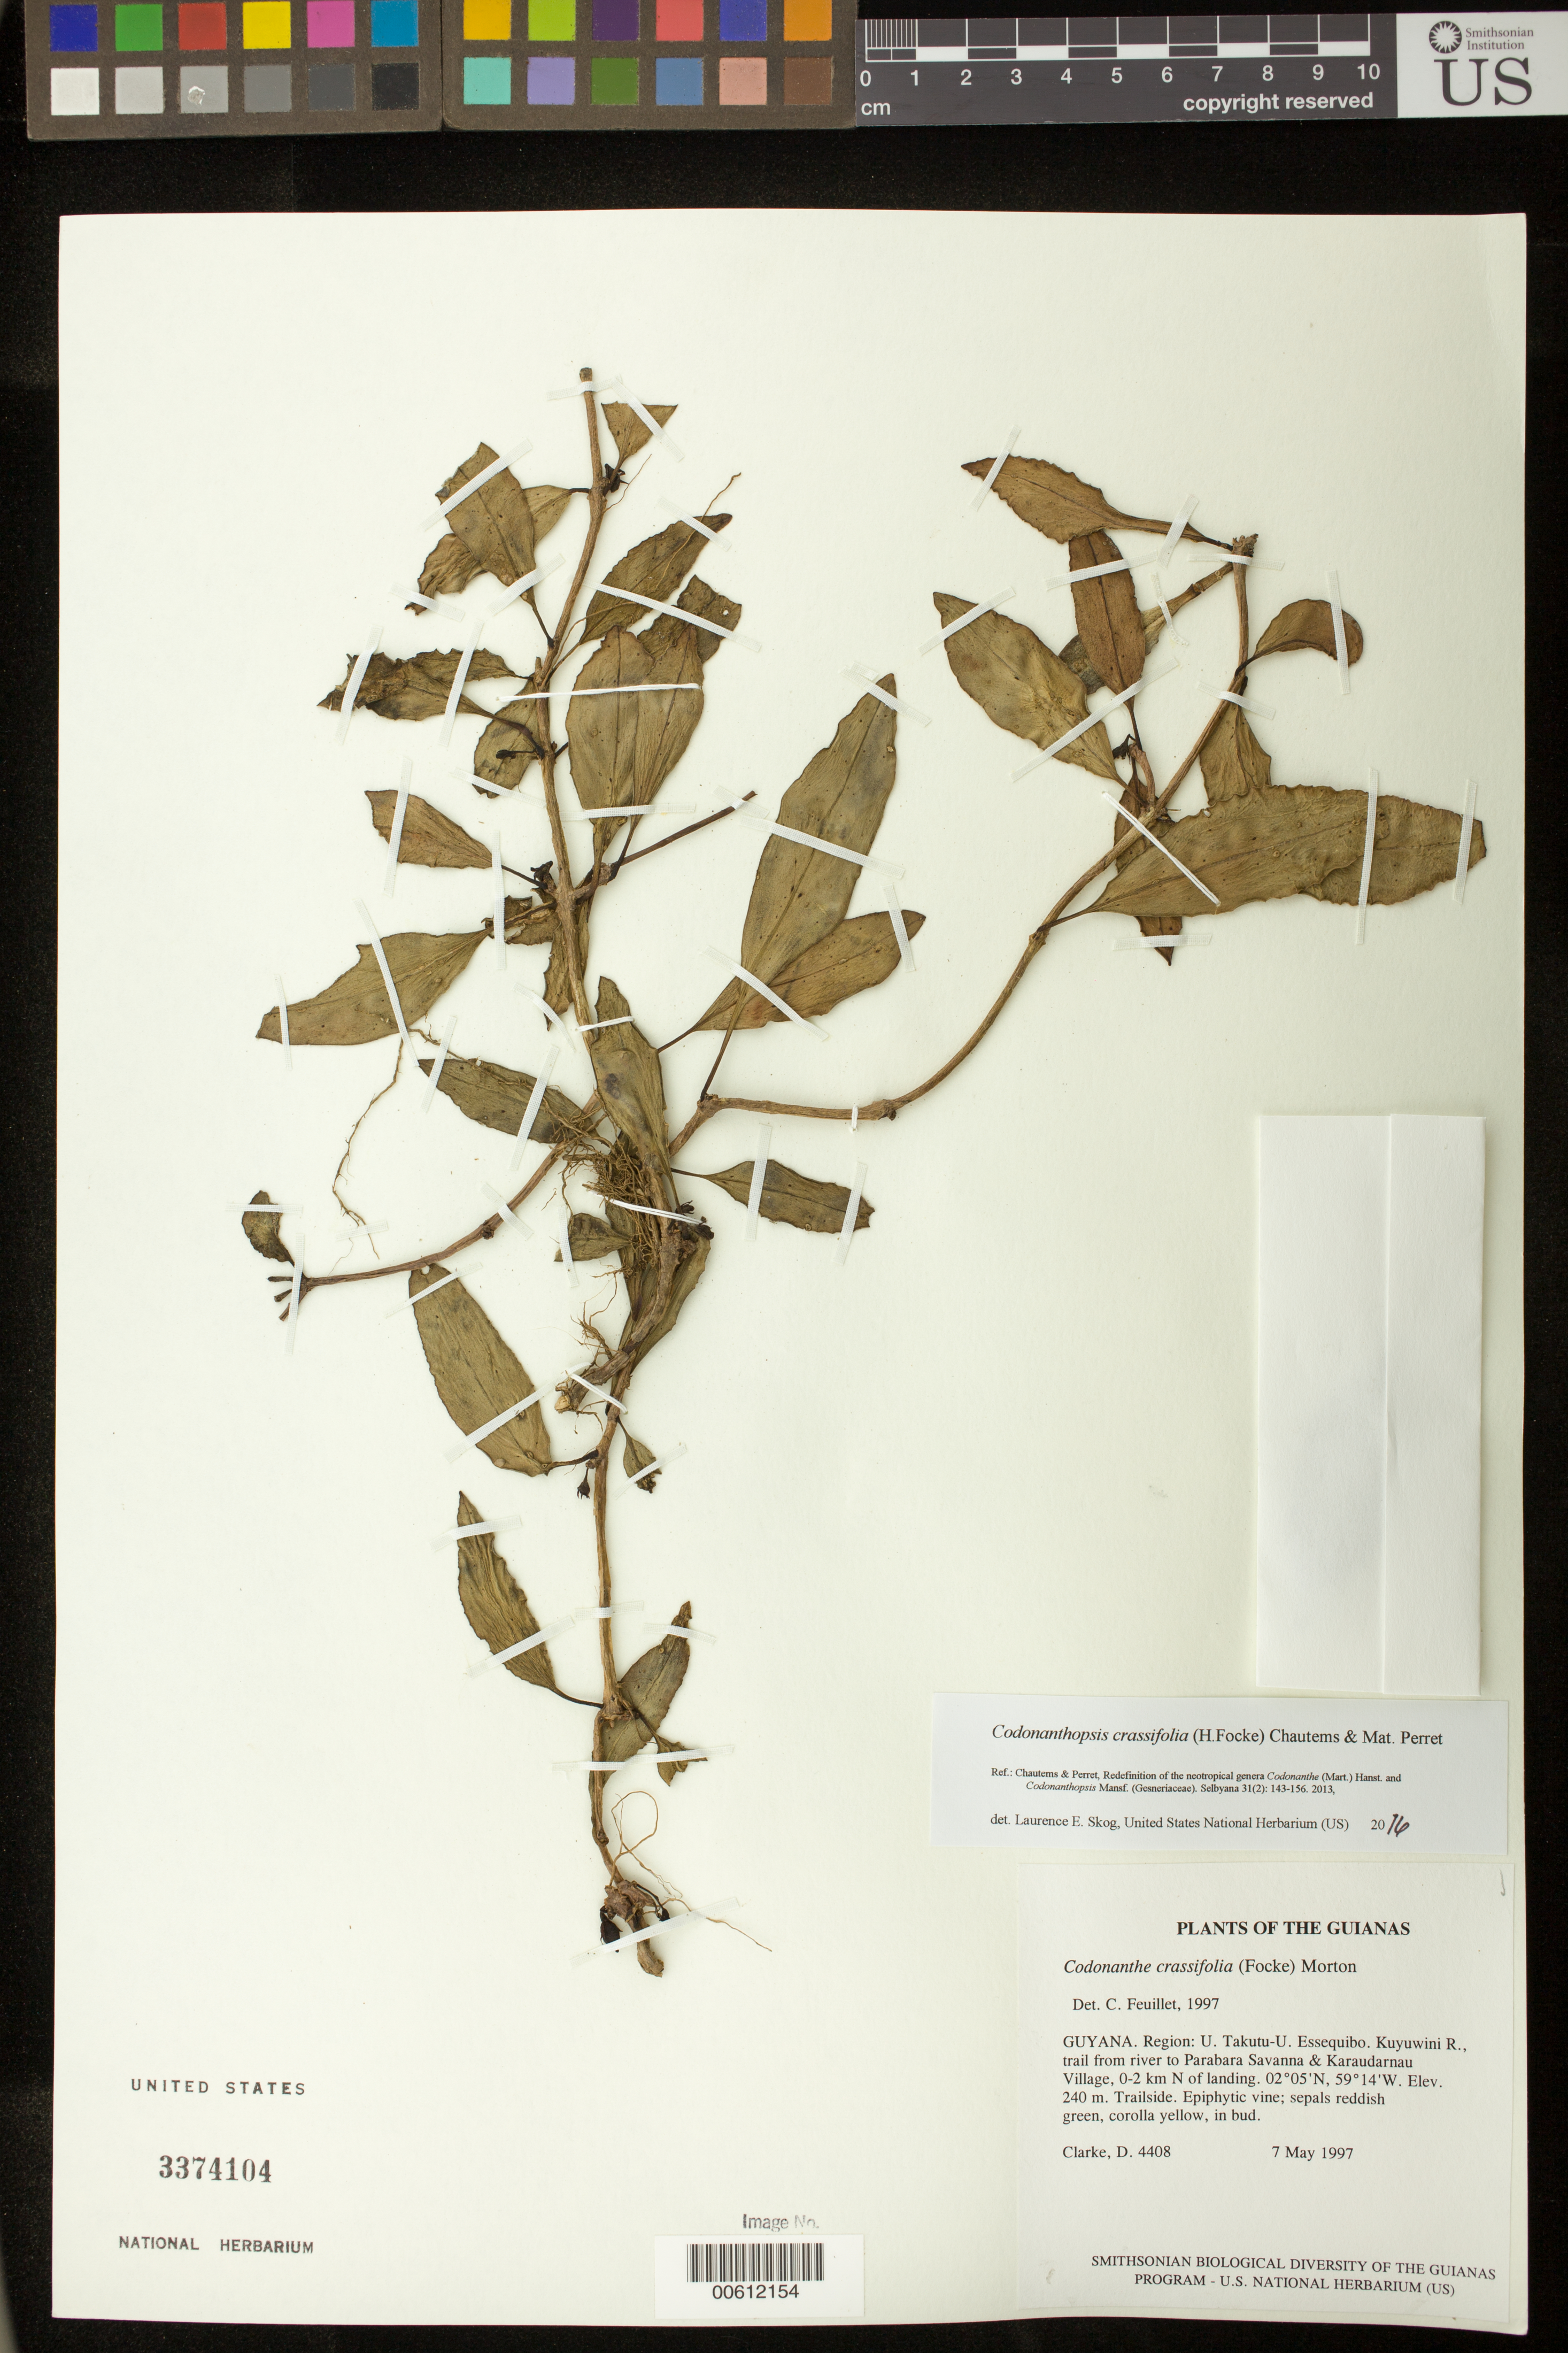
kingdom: Plantae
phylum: Tracheophyta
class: Magnoliopsida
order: Lamiales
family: Gesneriaceae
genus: Codonanthopsis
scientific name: Codonanthopsis crassifolia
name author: (H. Focke) Chautems & Mat.Perret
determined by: Skog, Laurence E.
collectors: H. D. Clarke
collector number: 4408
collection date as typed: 07 May 1997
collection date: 1997-05-07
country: Guyana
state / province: U. Takutu-U. Essequibo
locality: Kuyuwini R., trail from river to Parabara Savanna & Karaudarnau Village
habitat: Trailside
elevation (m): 240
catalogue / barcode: US 3374104